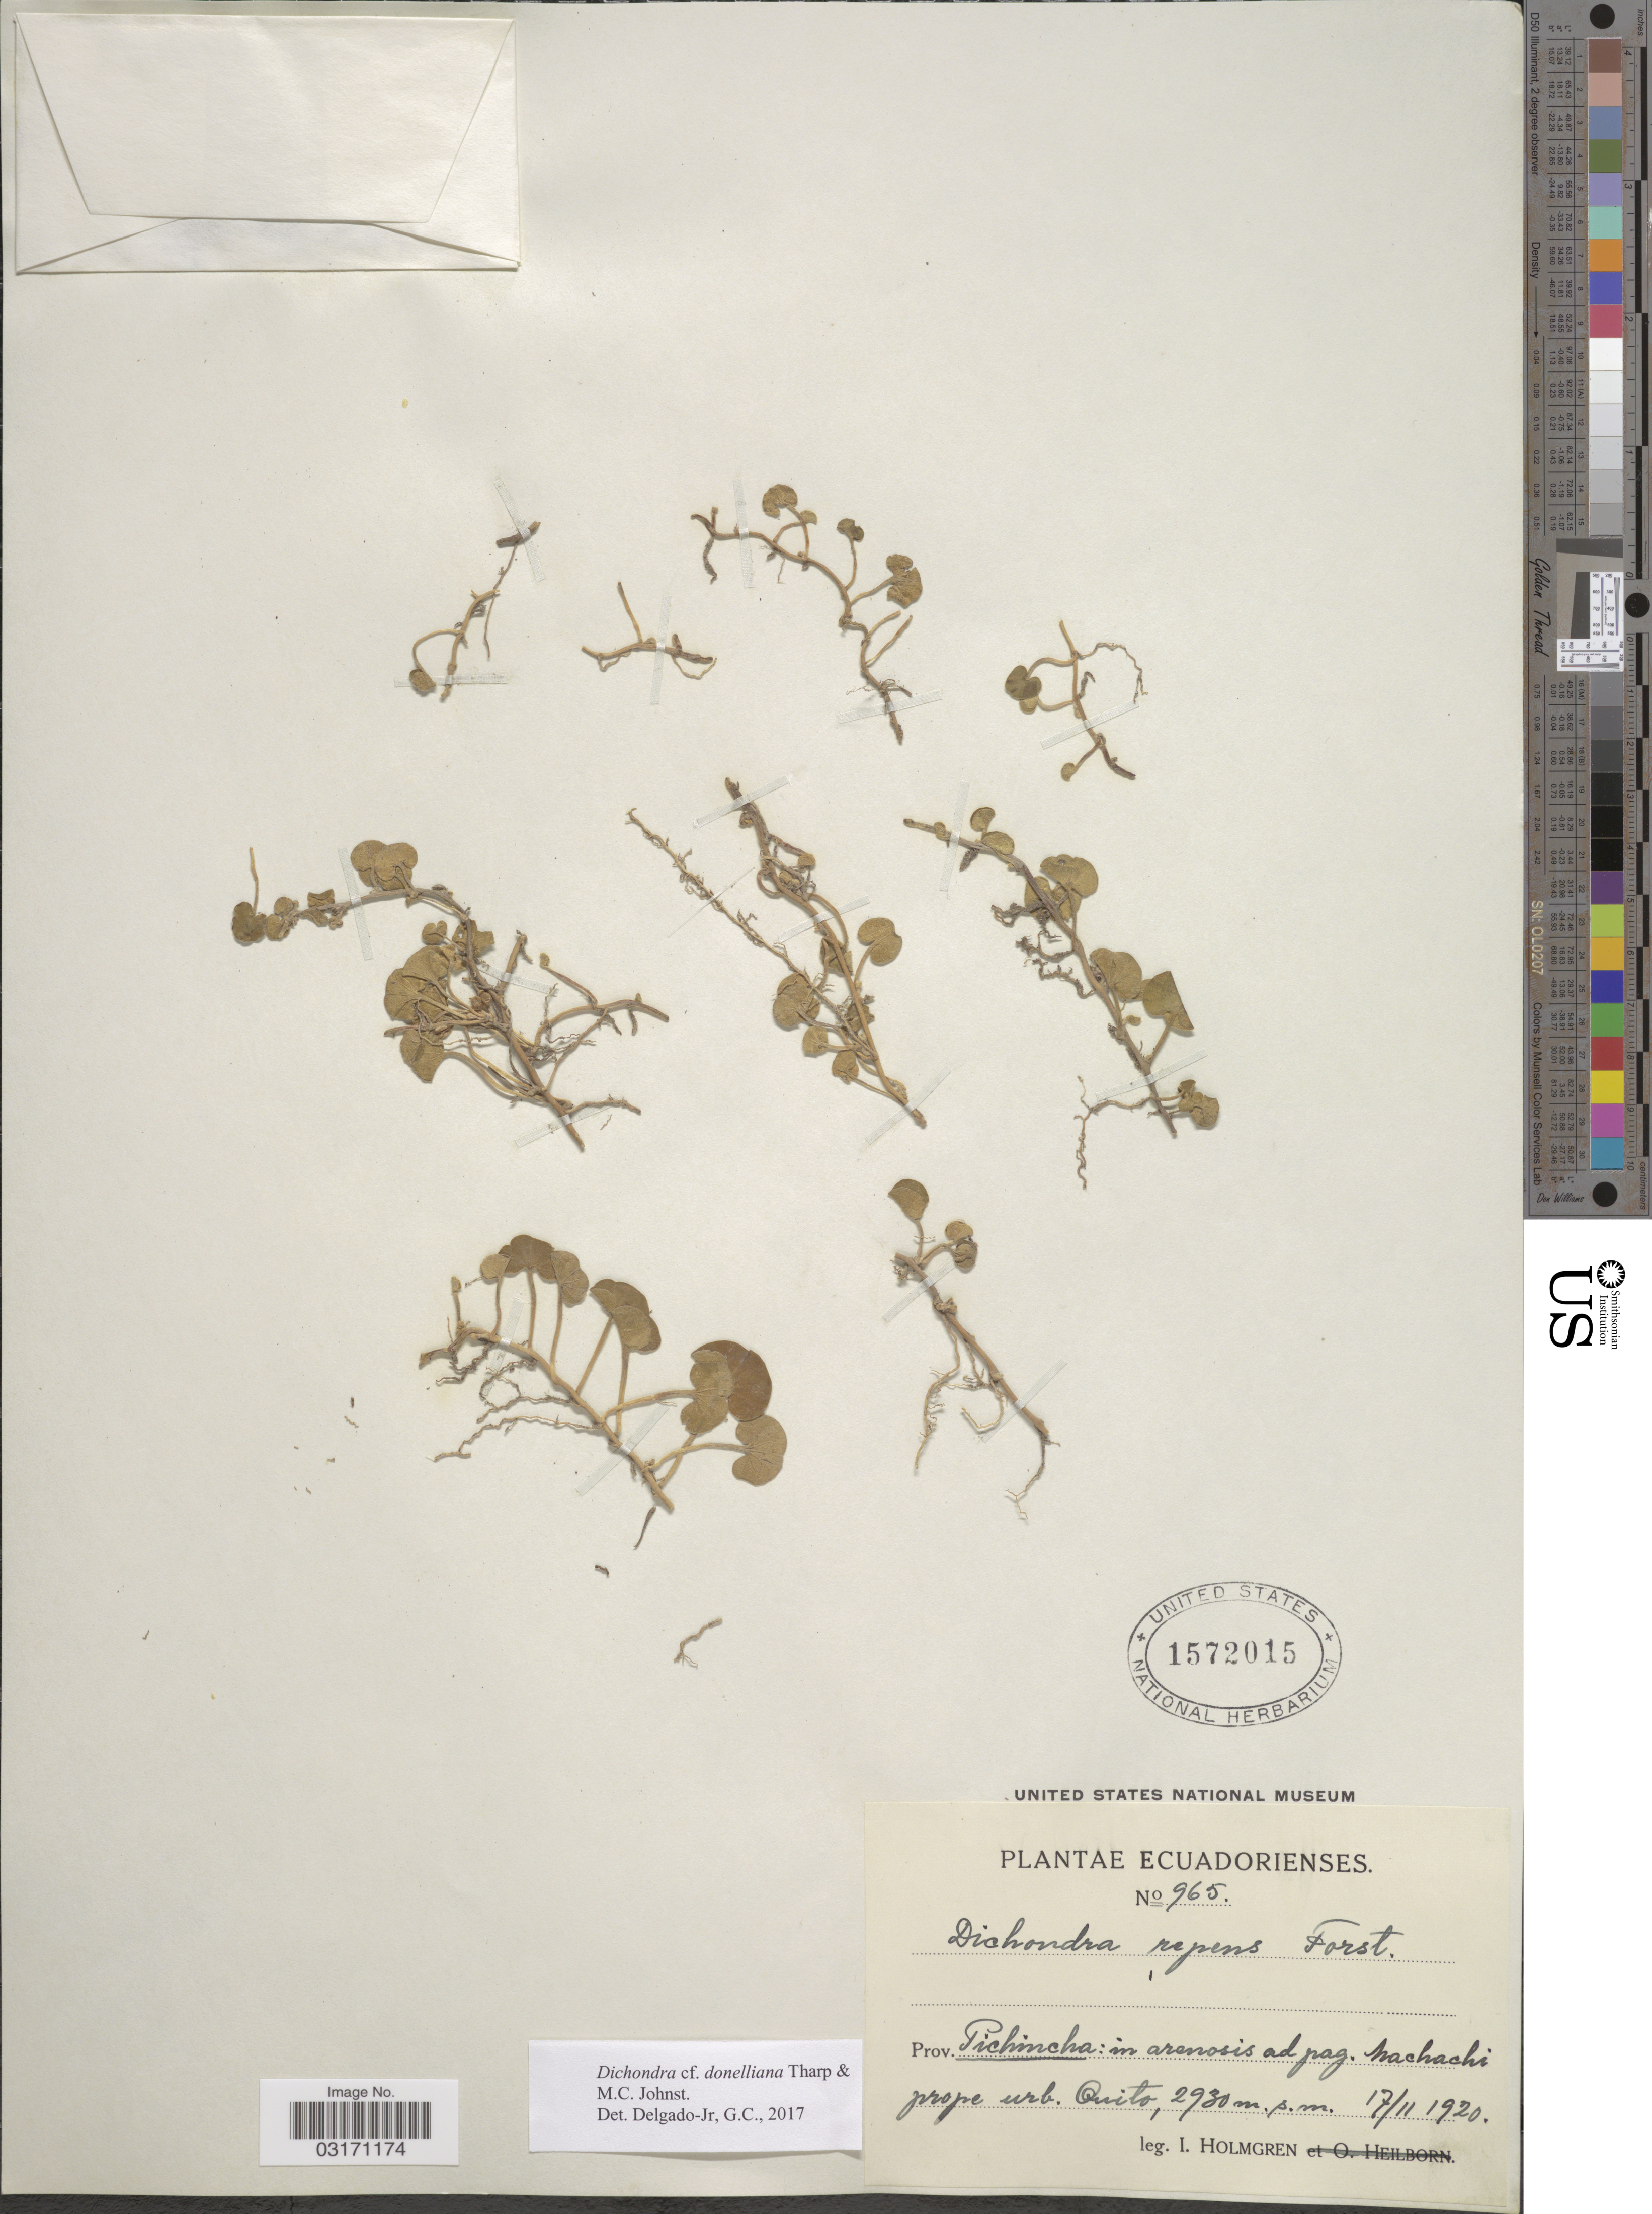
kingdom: Plantae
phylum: Tracheophyta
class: Magnoliopsida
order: Solanales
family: Convolvulaceae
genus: Dichondra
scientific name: Dichondra donelliana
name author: Tharp & M.C. Johnst.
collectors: I. Holmgren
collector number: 965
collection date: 1920-11-17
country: Ecuador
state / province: Pichincha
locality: In arenosis ad. pag. Machachi prope urb. Quito.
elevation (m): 2930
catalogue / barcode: US 1572015